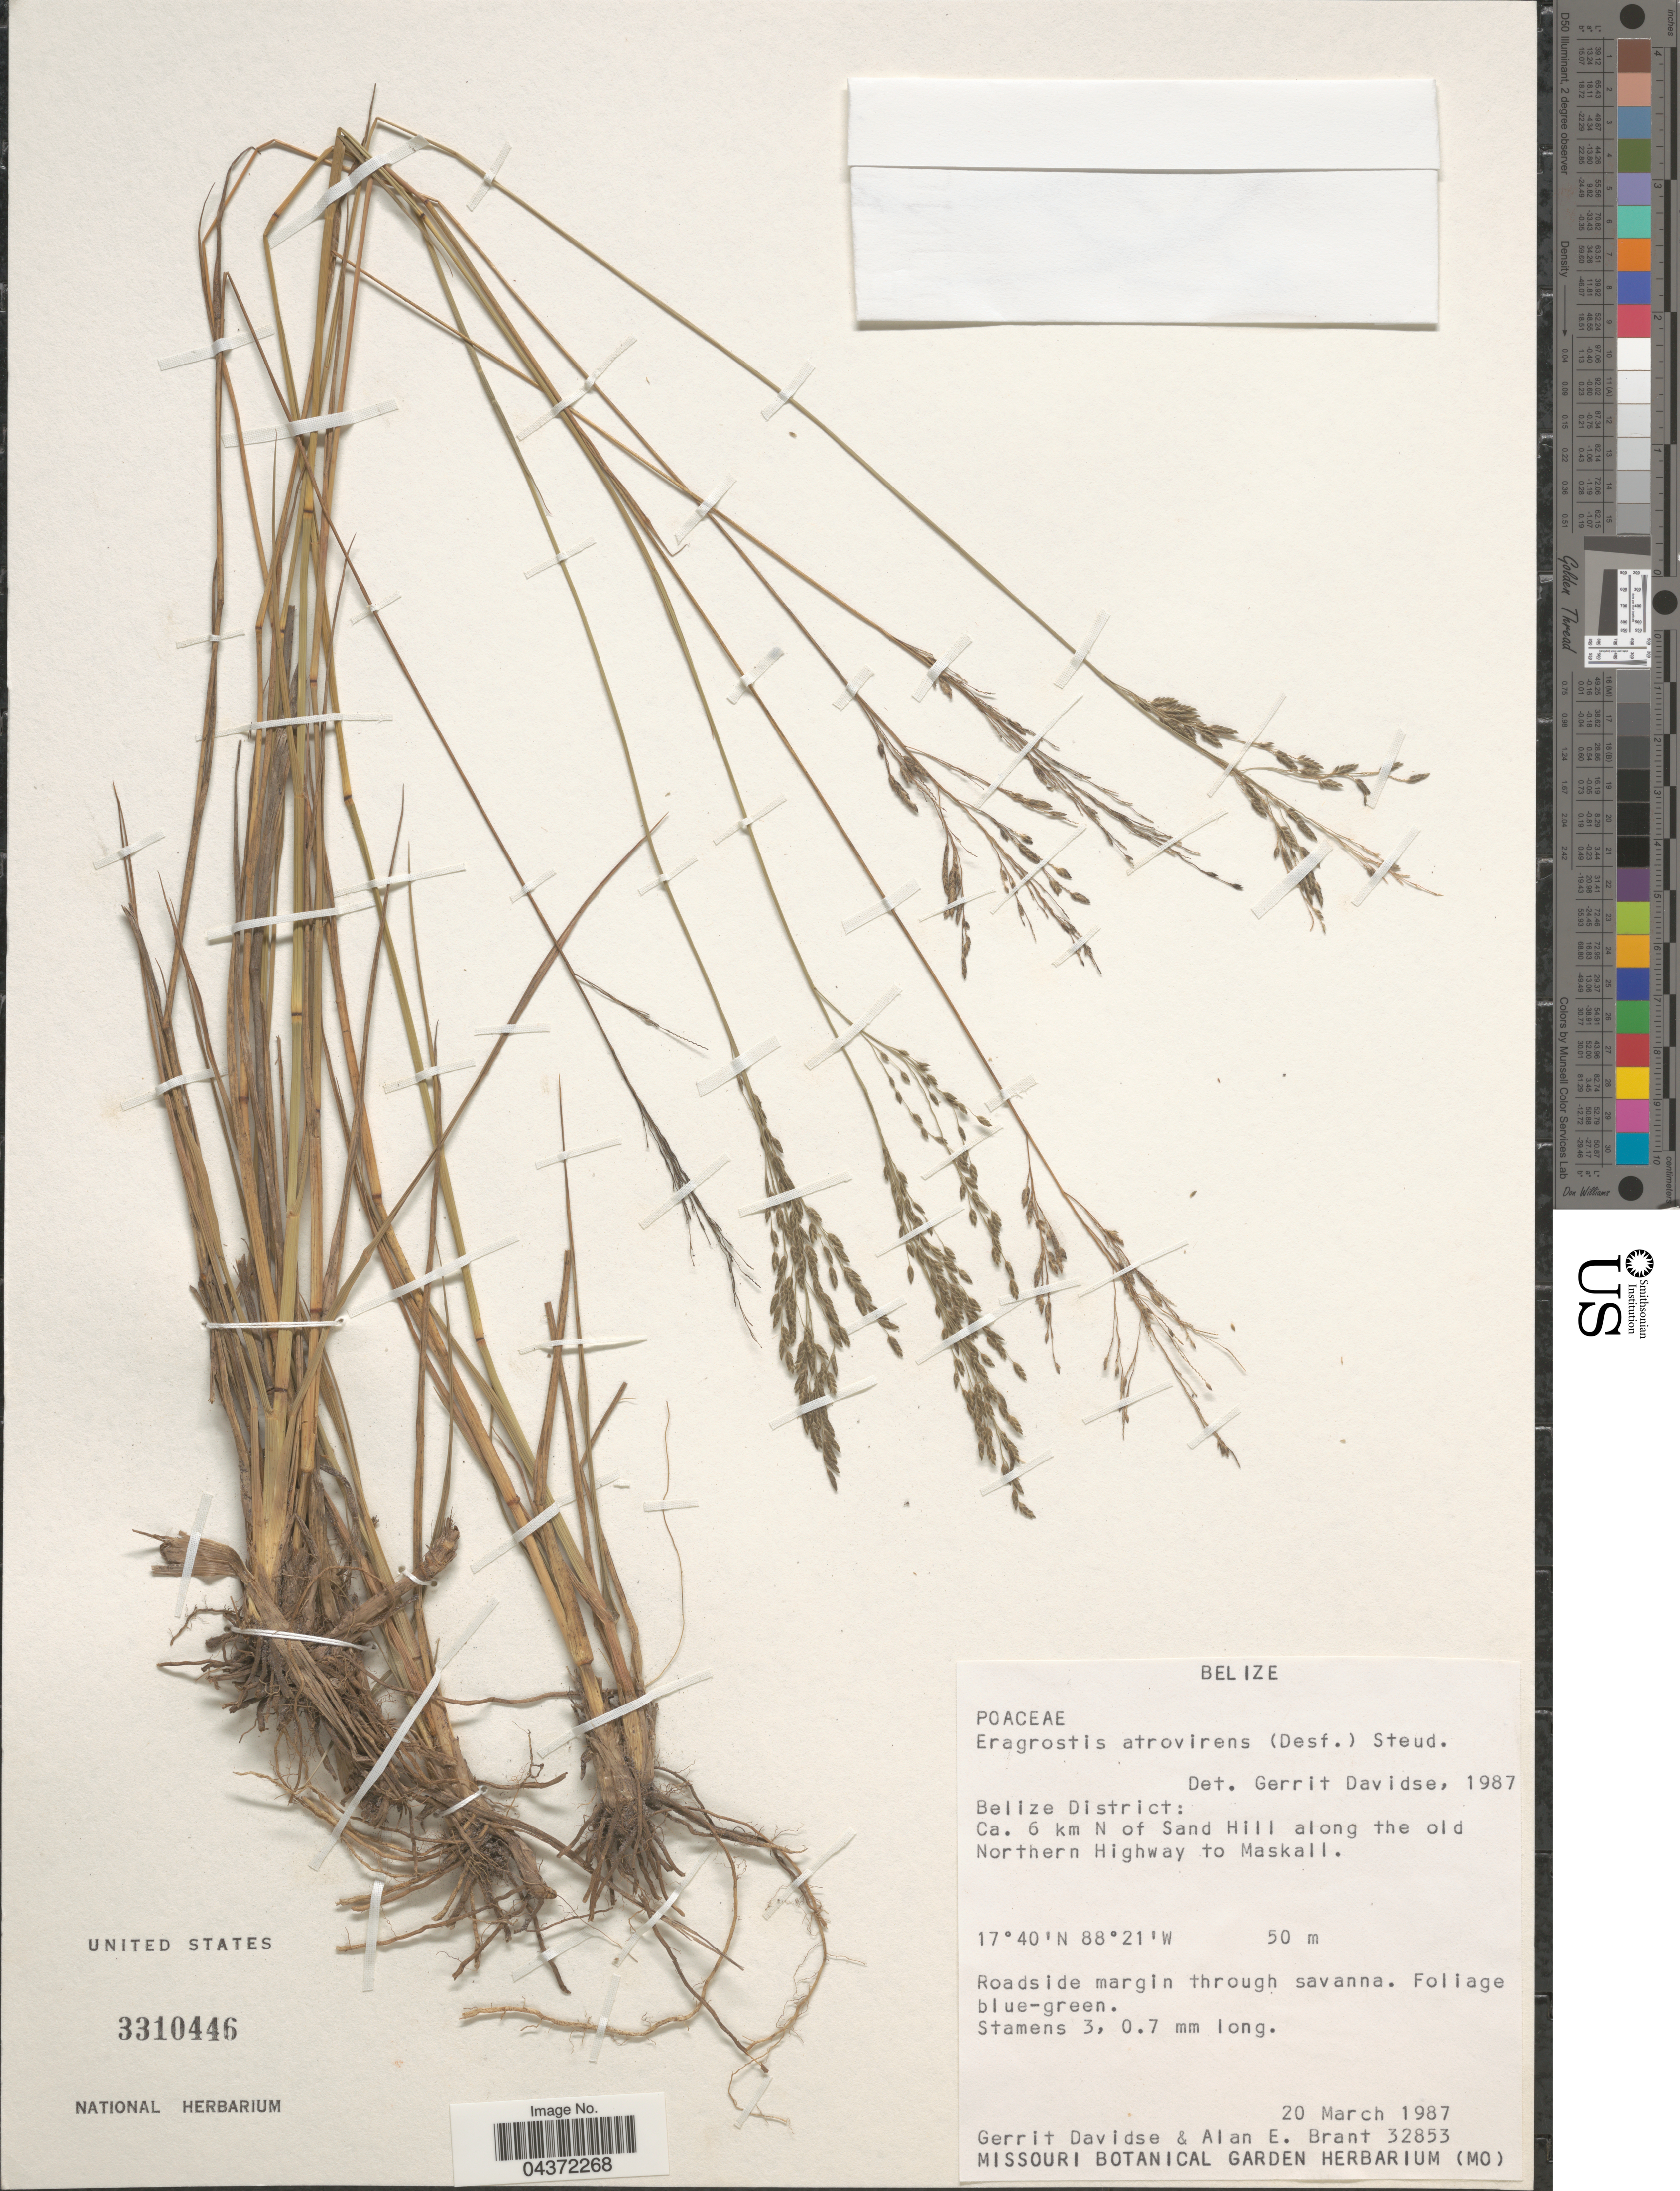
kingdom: Plantae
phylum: Tracheophyta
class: Liliopsida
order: Poales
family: Poaceae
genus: Eragrostis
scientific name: Eragrostis atrovirens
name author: Lange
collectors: G. Davidse & A. Brant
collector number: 32853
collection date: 1987-03-20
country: Belize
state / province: Belize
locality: Belize District: Ca. 6 km N of Sand Hill along the old Northern Highway to Maskall.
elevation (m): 50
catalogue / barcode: US 3310446